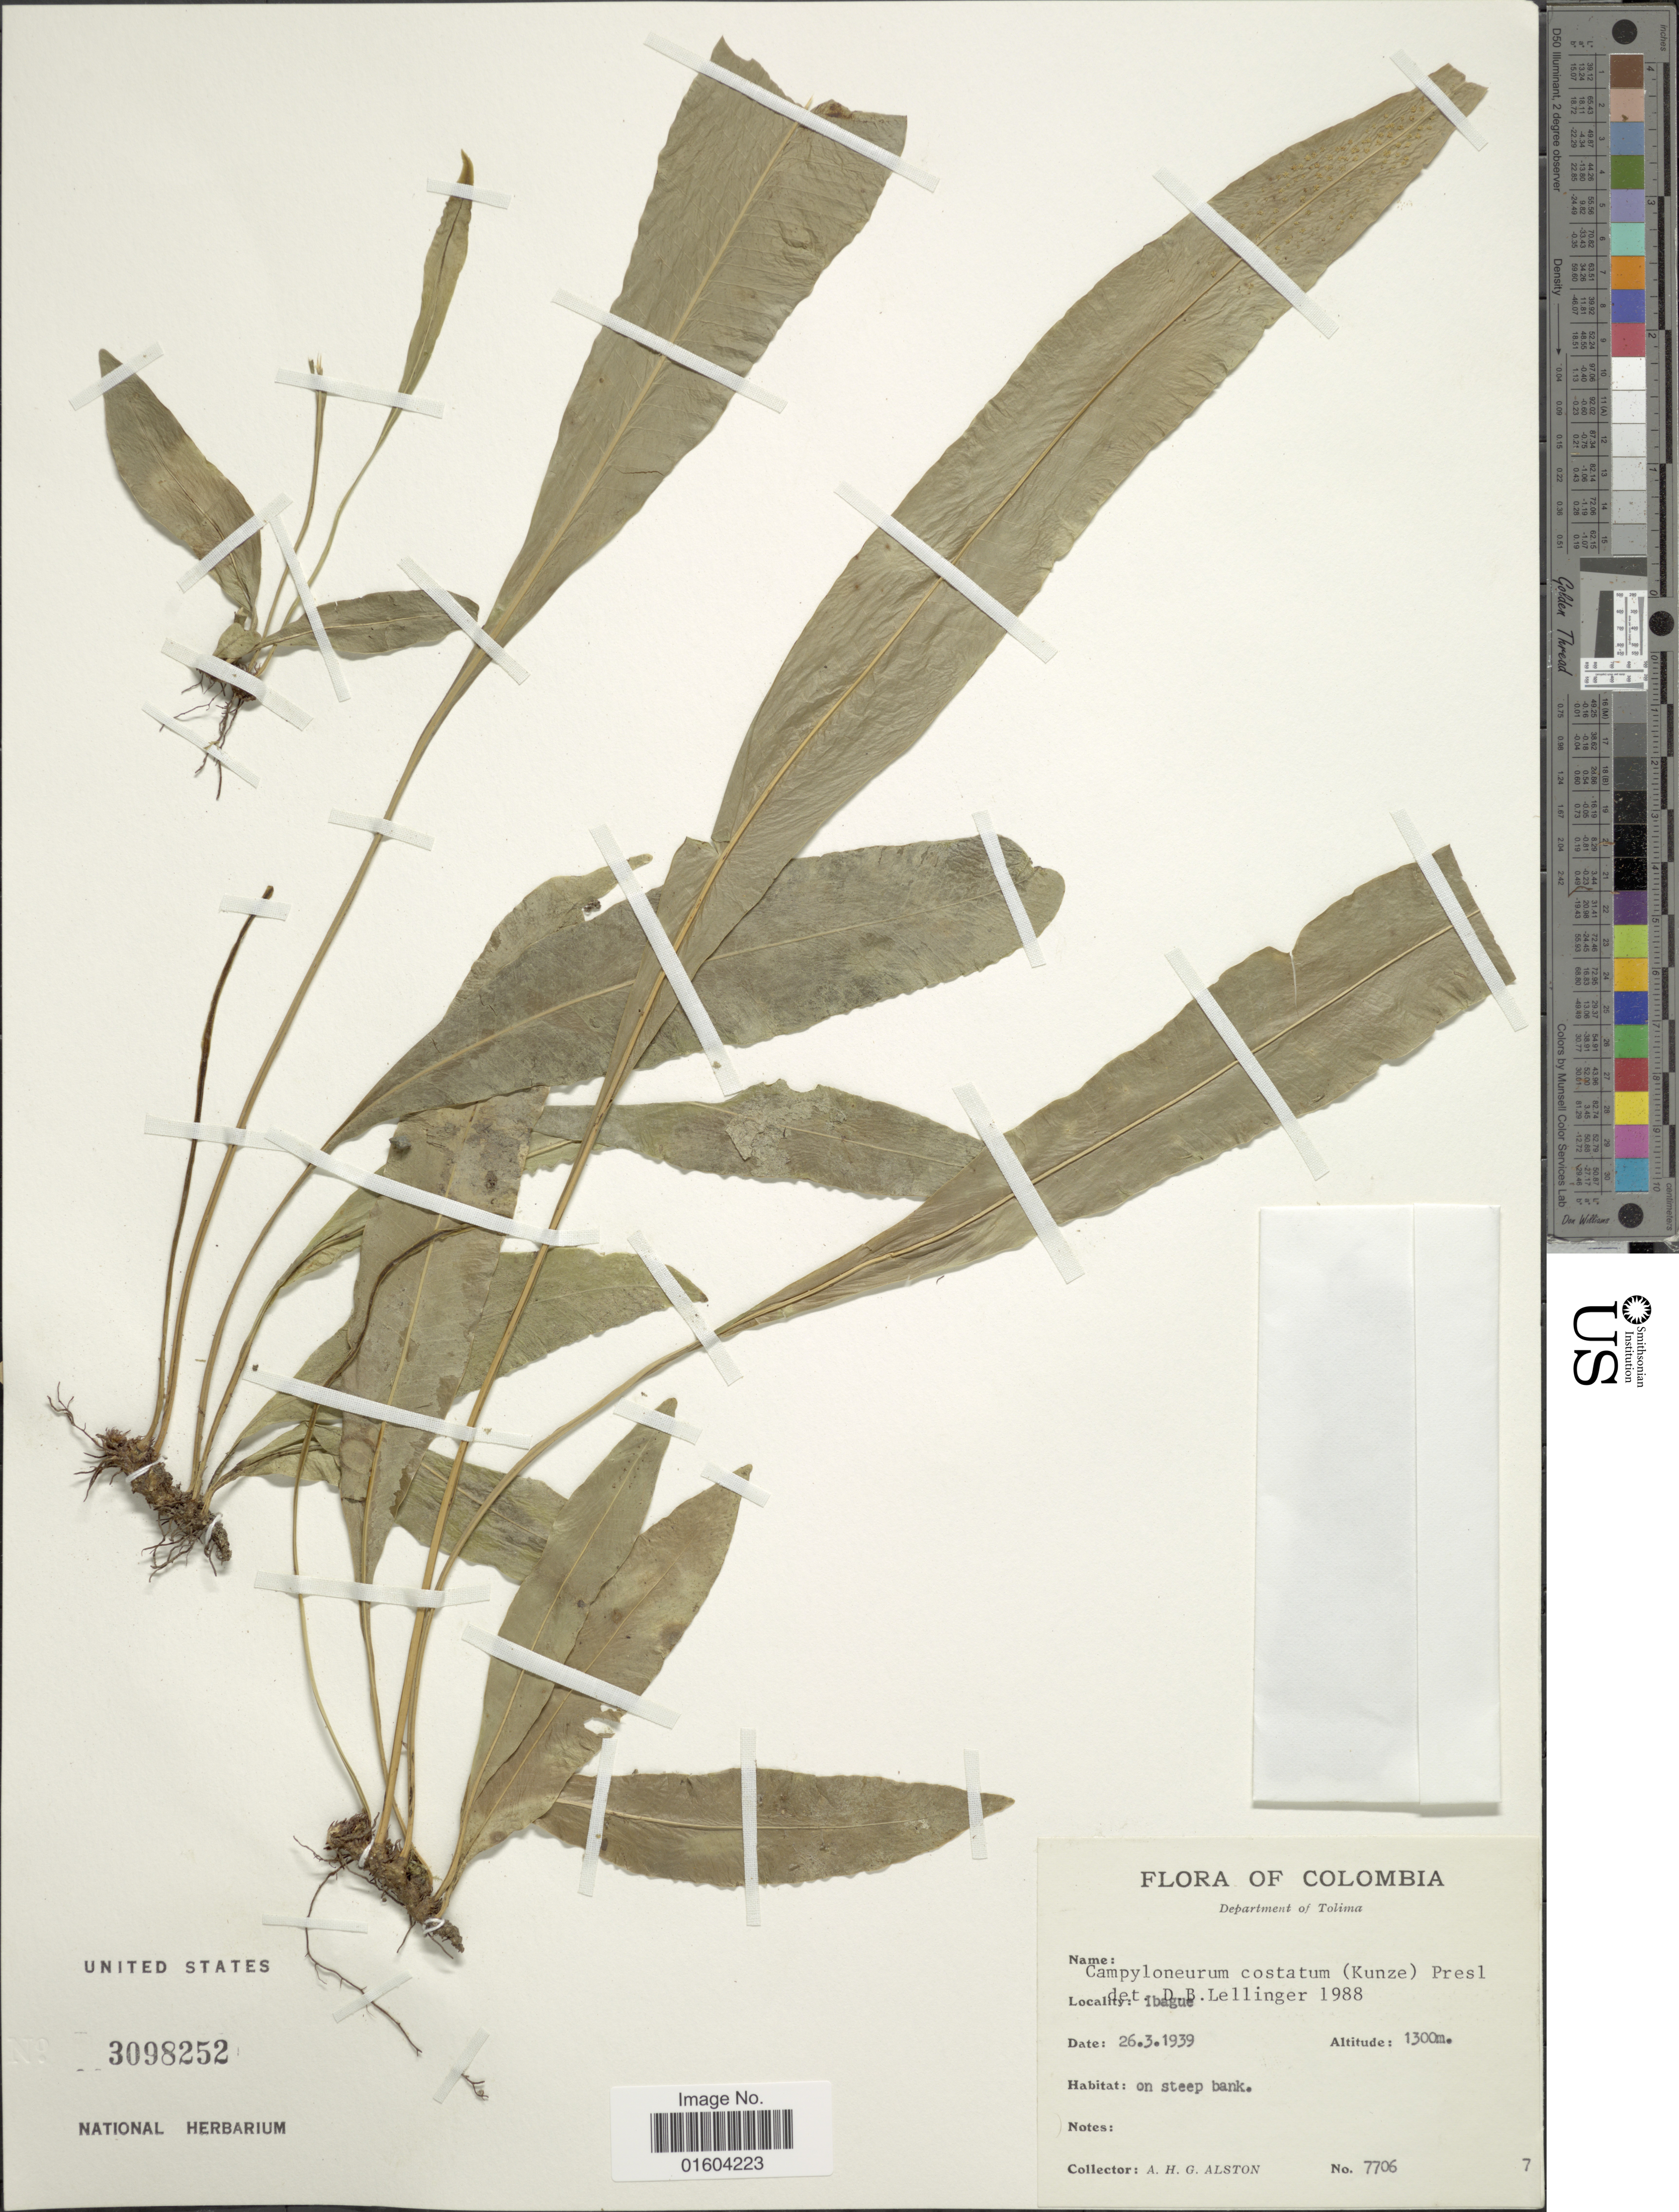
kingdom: Plantae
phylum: Tracheophyta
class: Polypodiopsida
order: Polypodiales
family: Polypodiaceae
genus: Campyloneurum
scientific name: Campyloneurum costatum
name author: (Kunze) C. Presl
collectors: A. H. Alston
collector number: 7706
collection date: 1939-03-26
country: Colombia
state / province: Tolima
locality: Department of Tolima. Ibague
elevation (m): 1300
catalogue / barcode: US 3098252